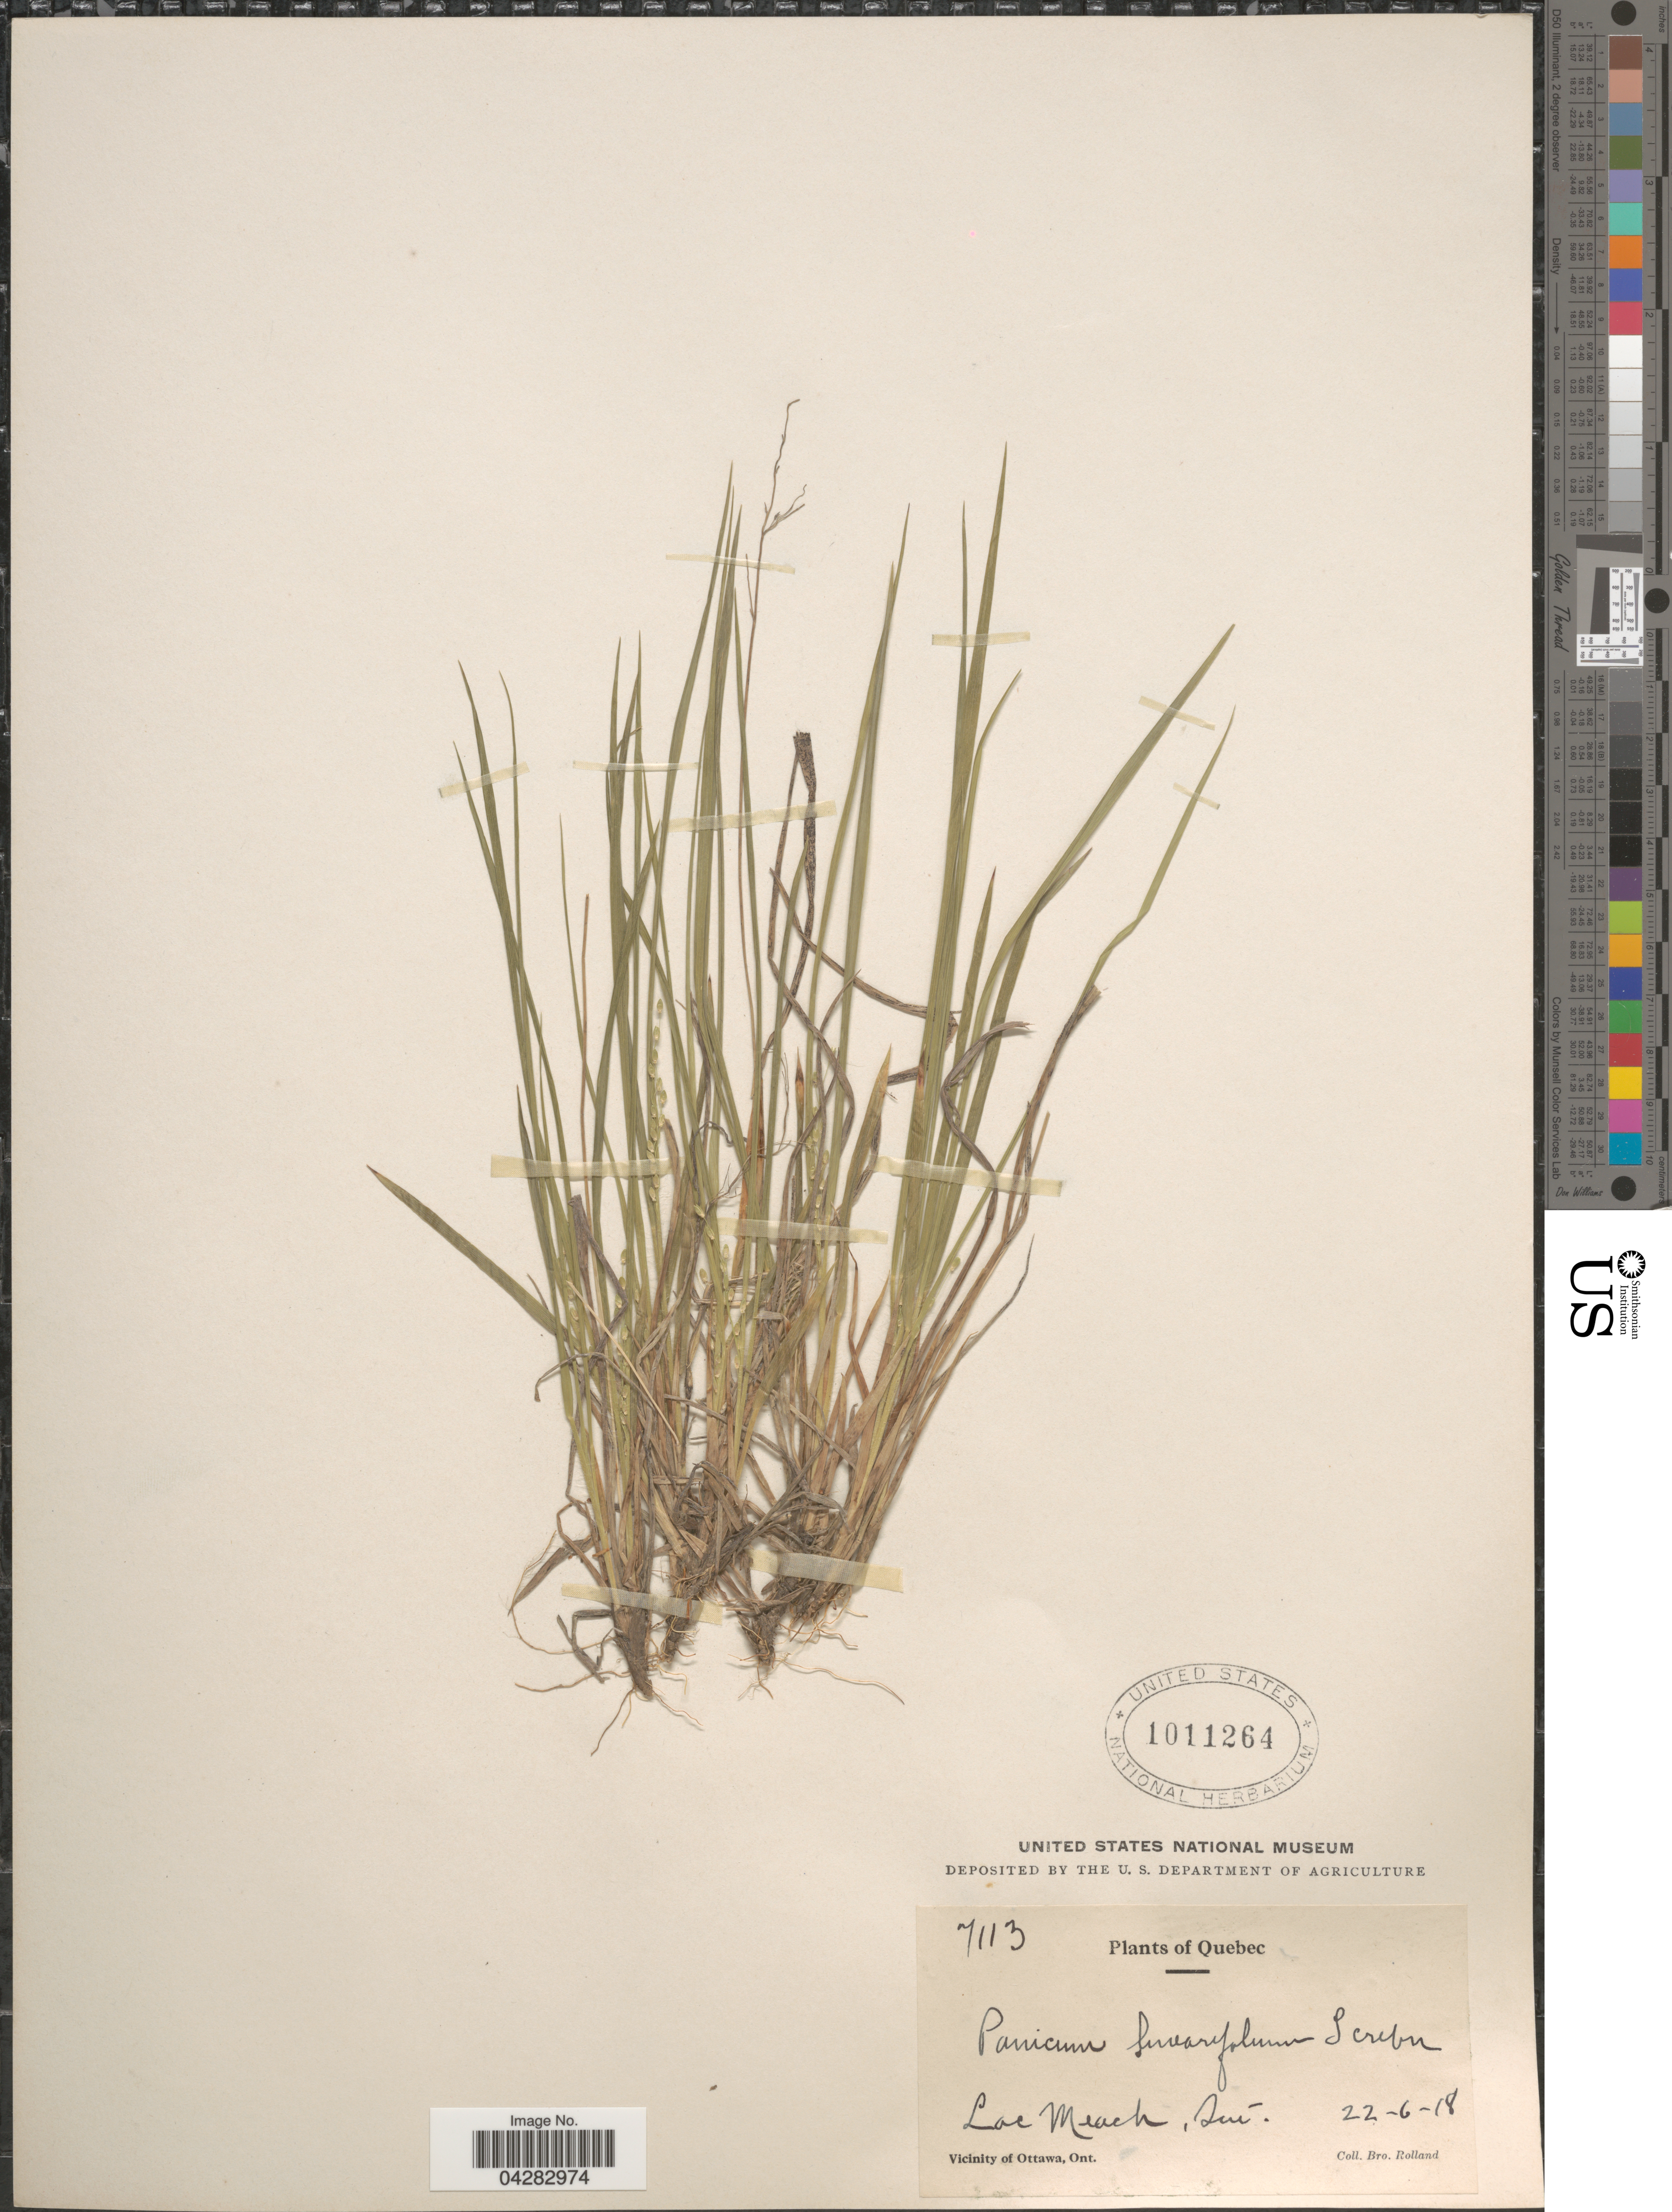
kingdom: Plantae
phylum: Tracheophyta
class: Liliopsida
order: Poales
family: Poaceae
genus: Dichanthelium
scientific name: Dichanthelium linearifolium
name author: (Scribn.) Gould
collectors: B. Rolland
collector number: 7113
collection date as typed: Transcribed d/m/y: 22/6/18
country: Canada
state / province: Quebec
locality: Lac Meach.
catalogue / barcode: US 1011264